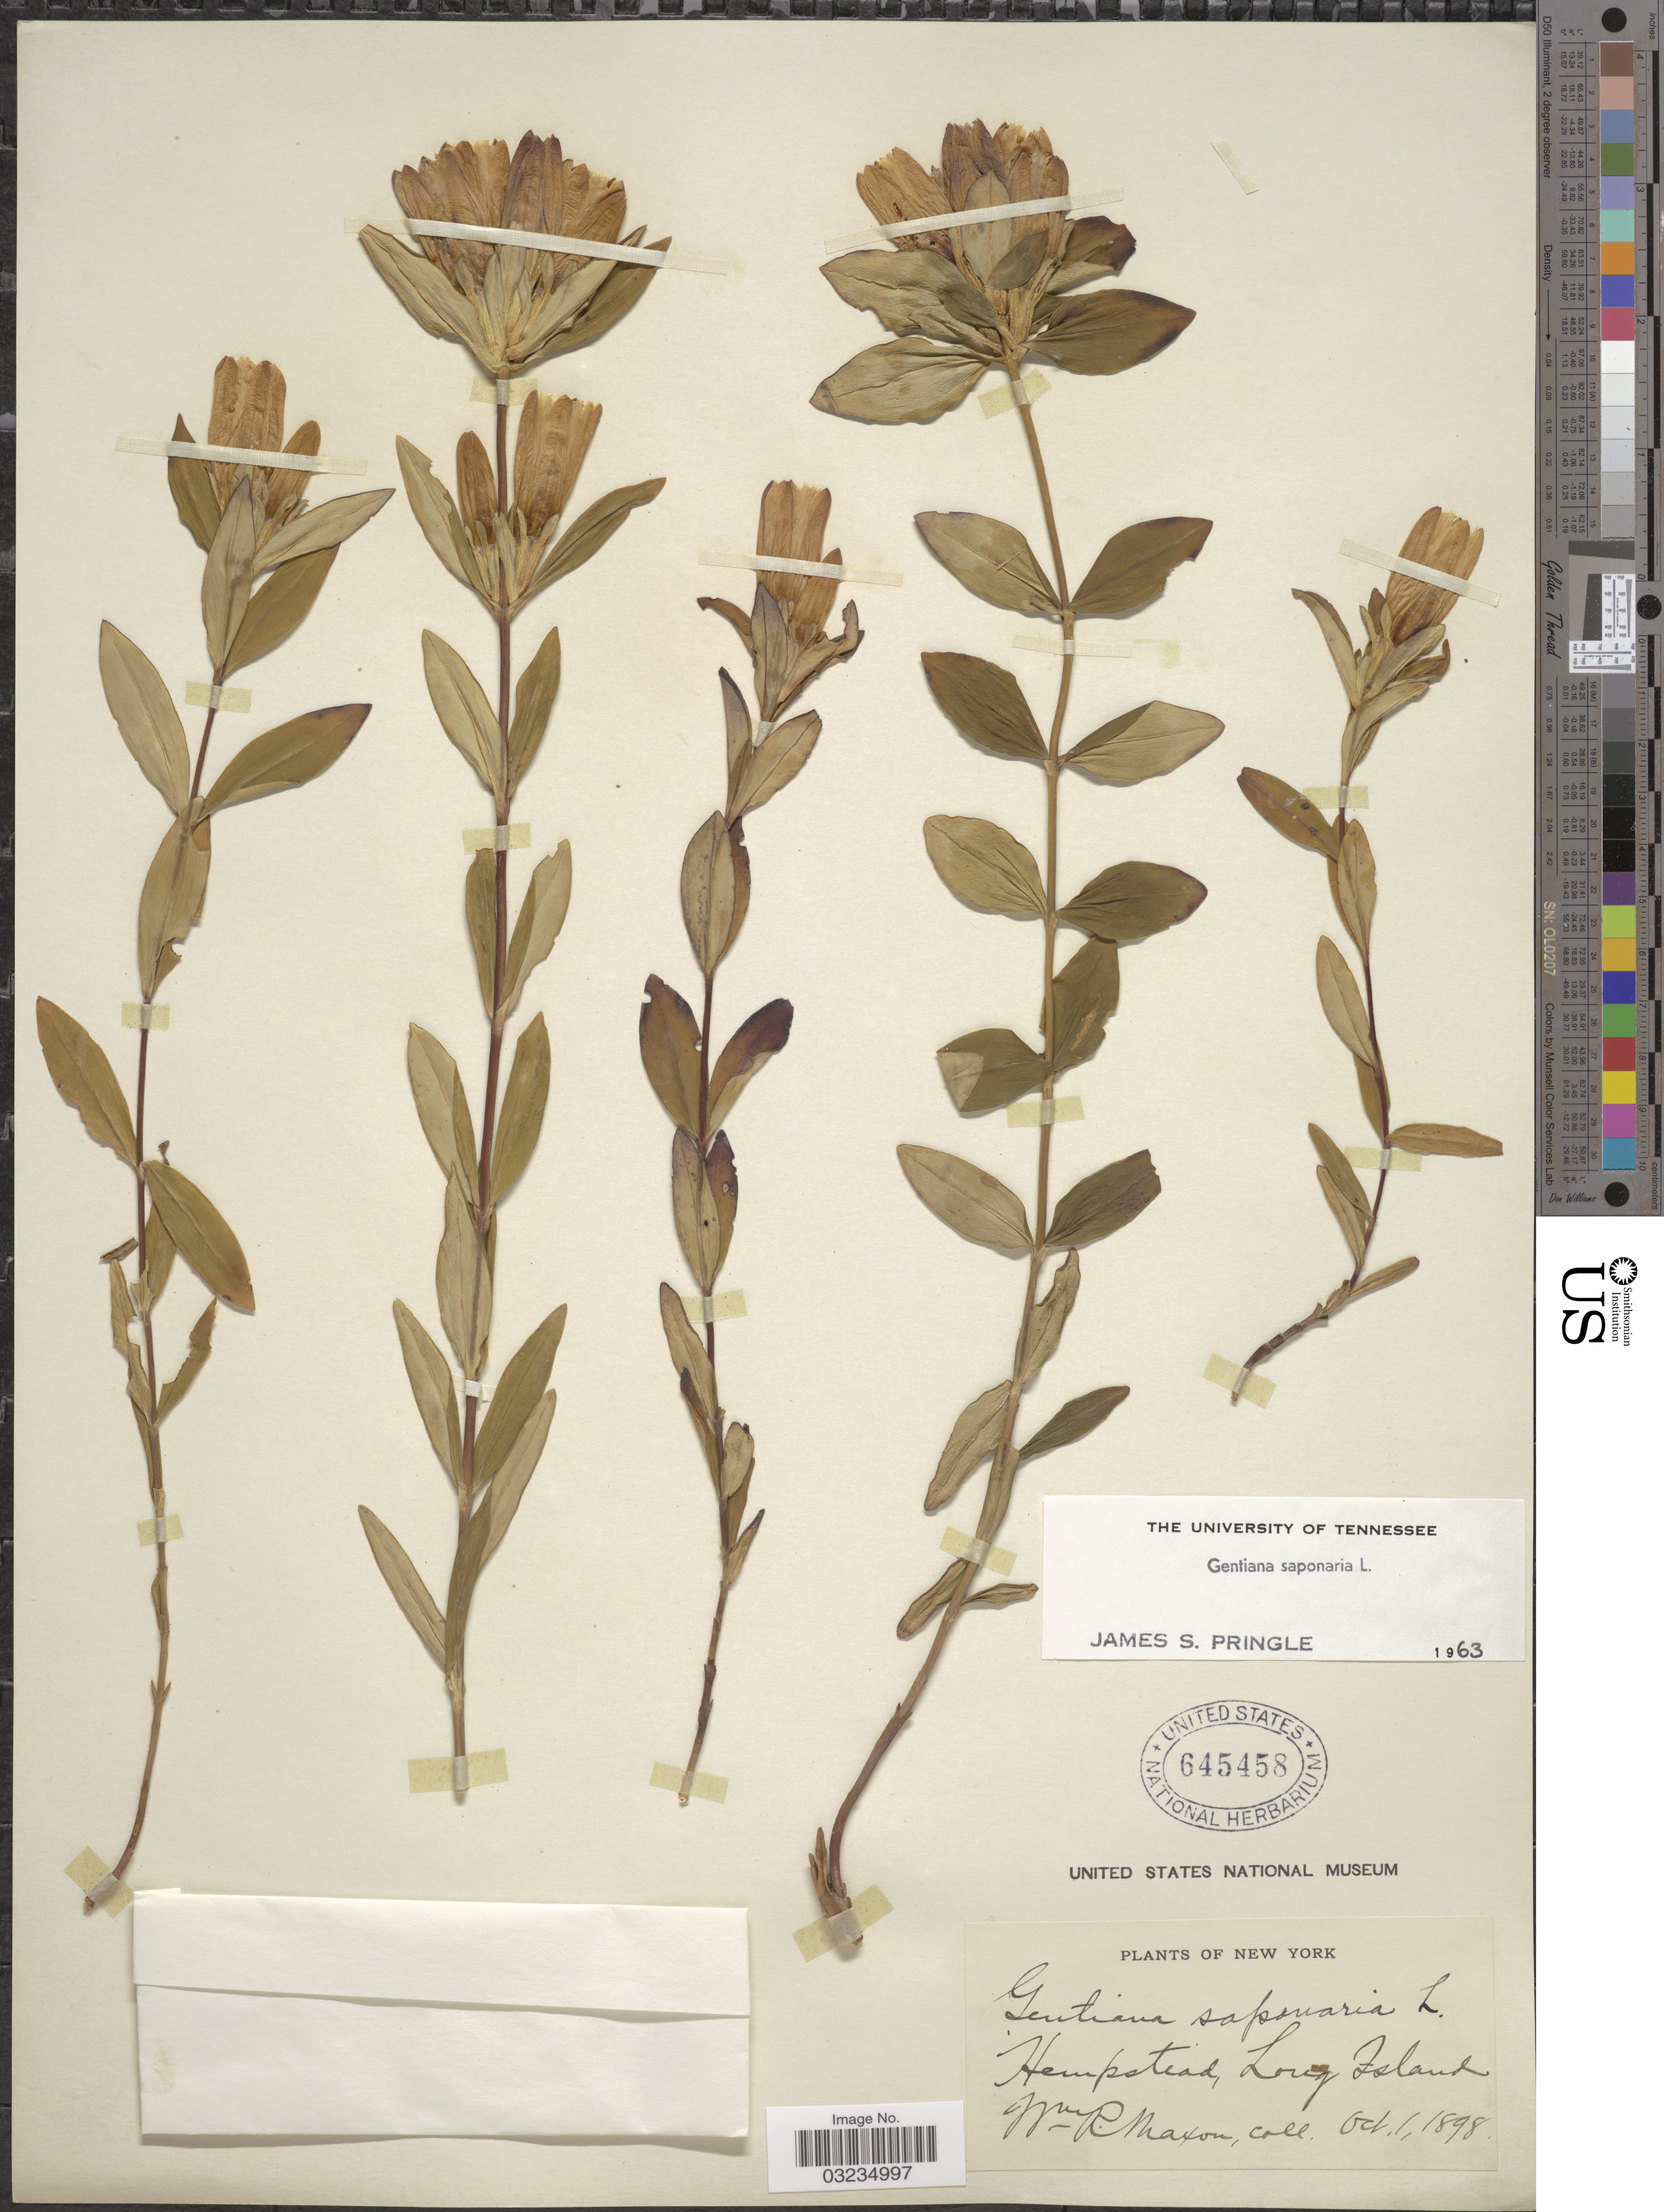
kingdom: Plantae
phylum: Tracheophyta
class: Magnoliopsida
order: Gentianales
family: Gentianaceae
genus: Gentiana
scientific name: Gentiana saponaria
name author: L.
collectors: W. R. Maxon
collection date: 1898-10-01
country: United States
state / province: New York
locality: Hempstead, Long Island.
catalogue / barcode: US 645458